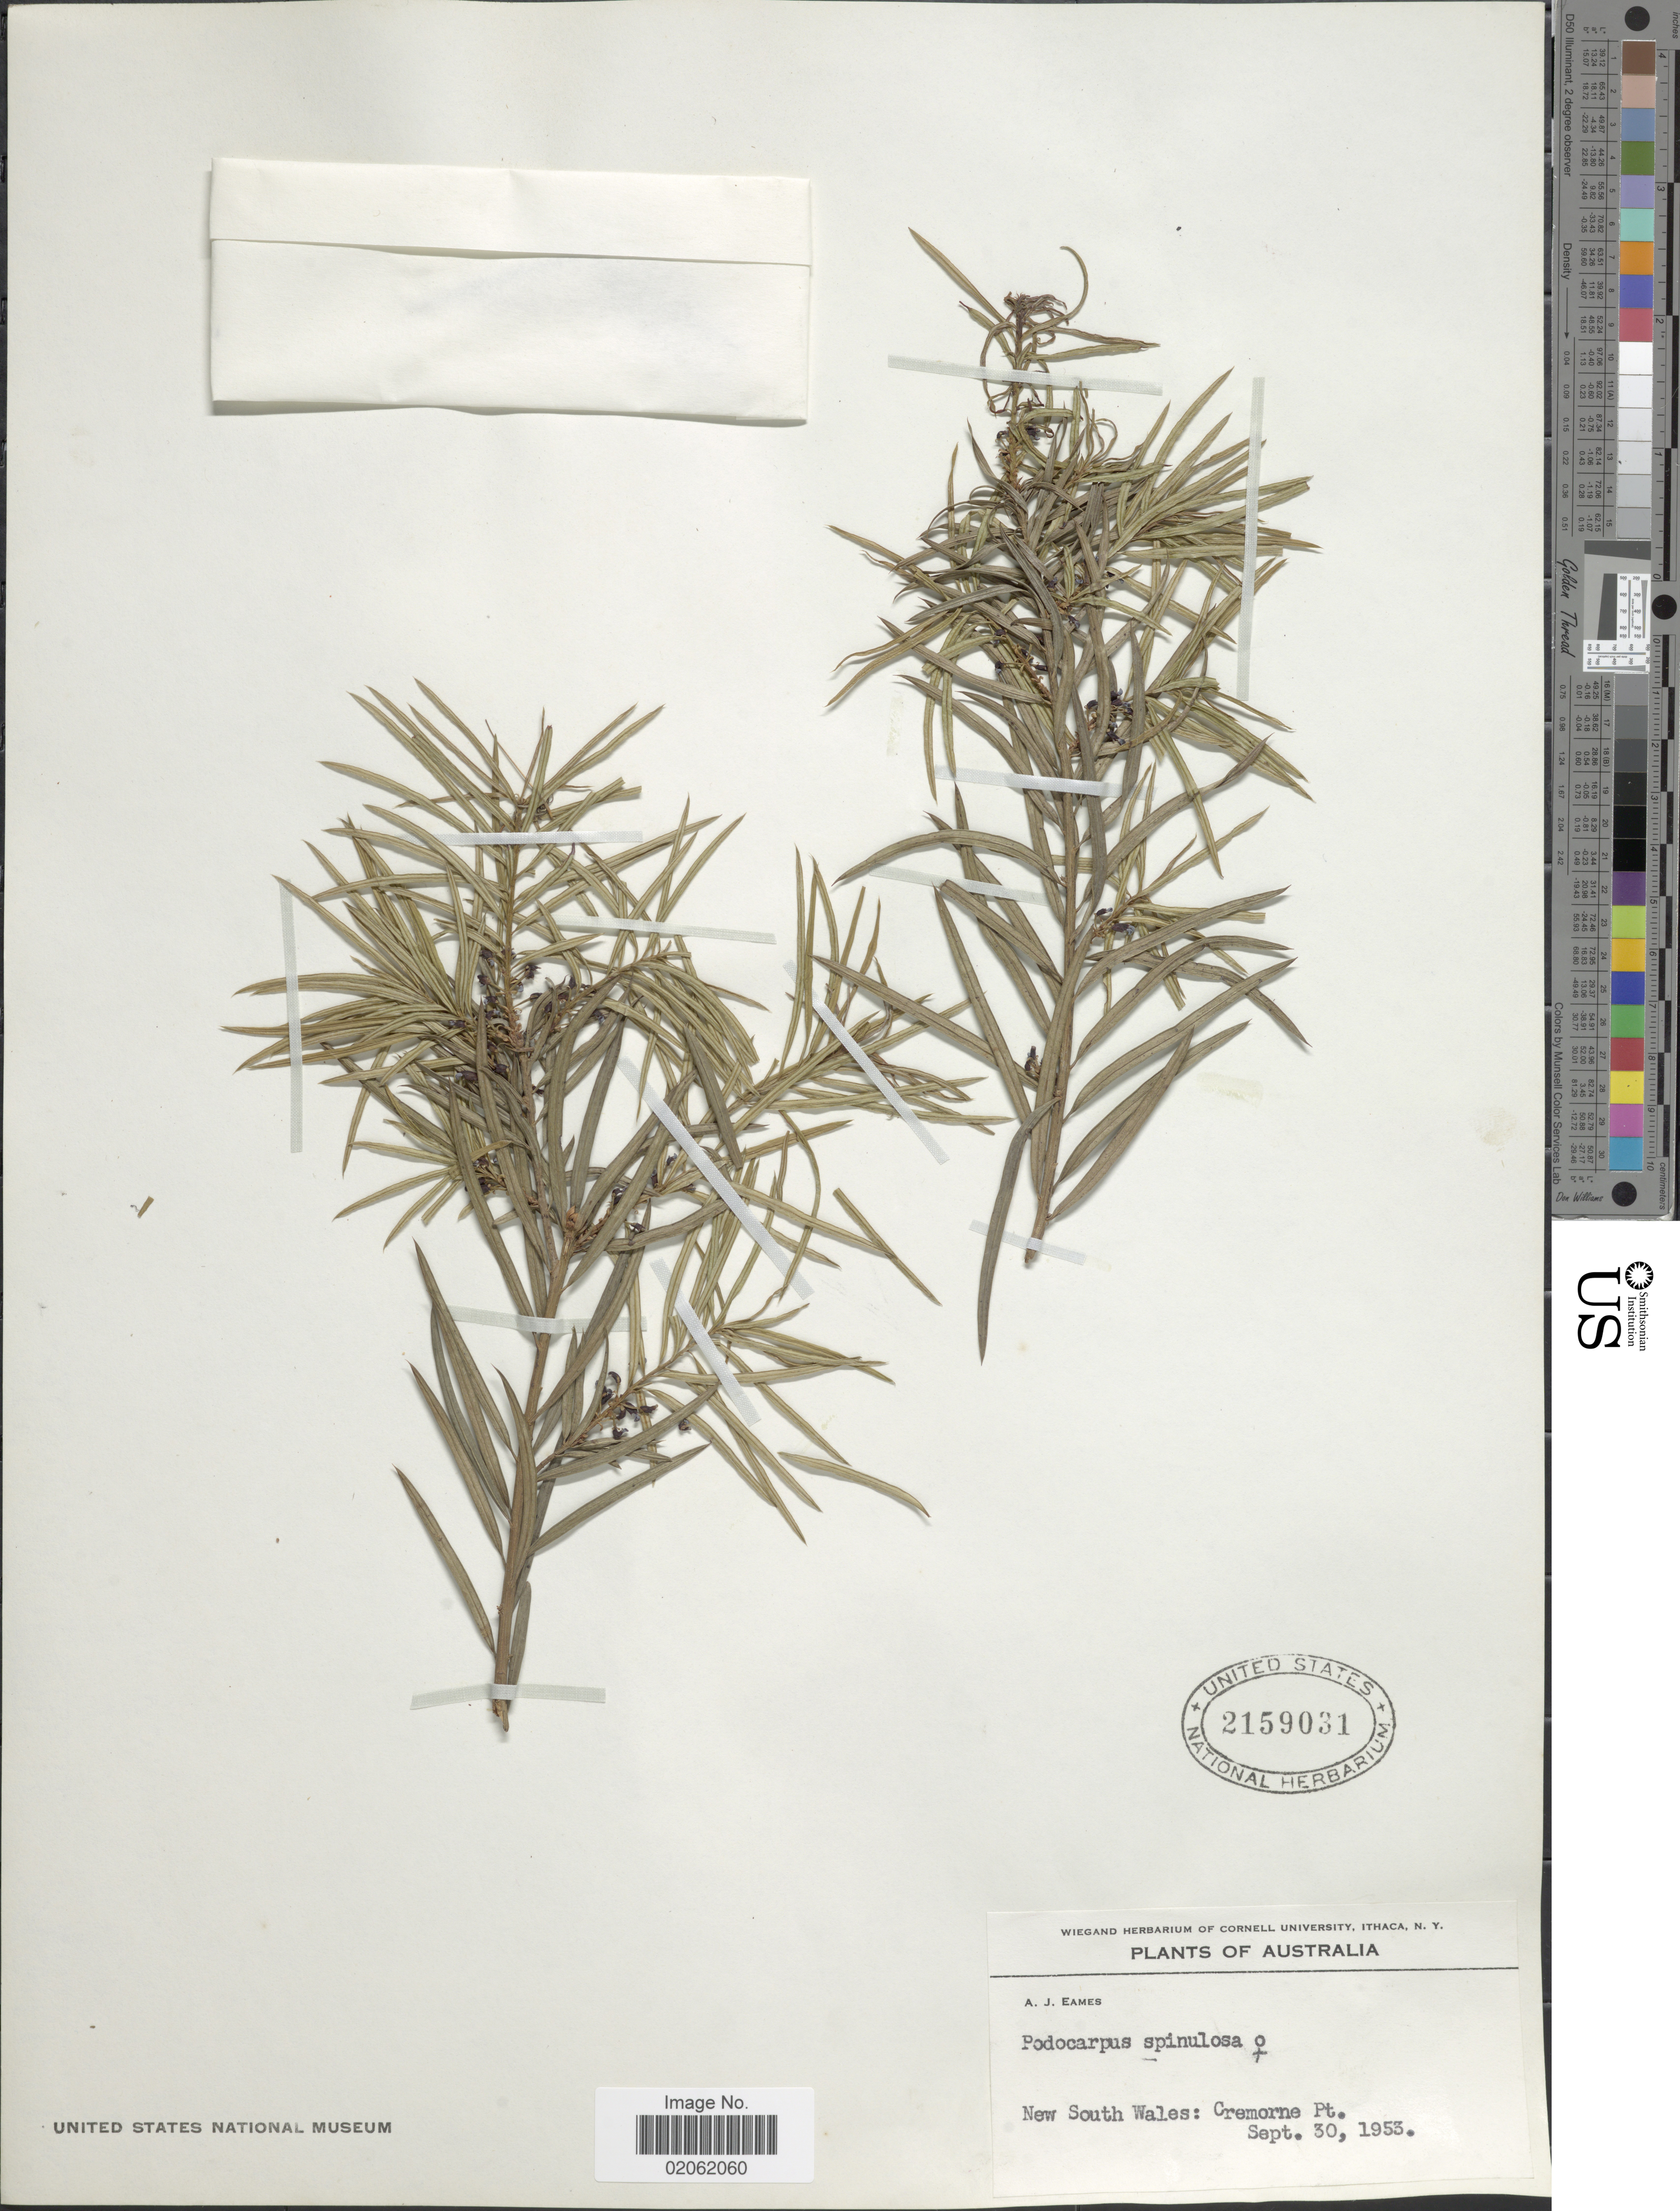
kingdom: Plantae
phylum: Tracheophyta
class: Pinopsida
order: Pinales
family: Podocarpaceae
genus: Podocarpus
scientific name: Podocarpus spinulosus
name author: (Sm.) R. Br. ex Mirbel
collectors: A. J. Eames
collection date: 1953-09-30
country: Australia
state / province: New South Wales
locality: Cremore Pt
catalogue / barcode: US 2159031